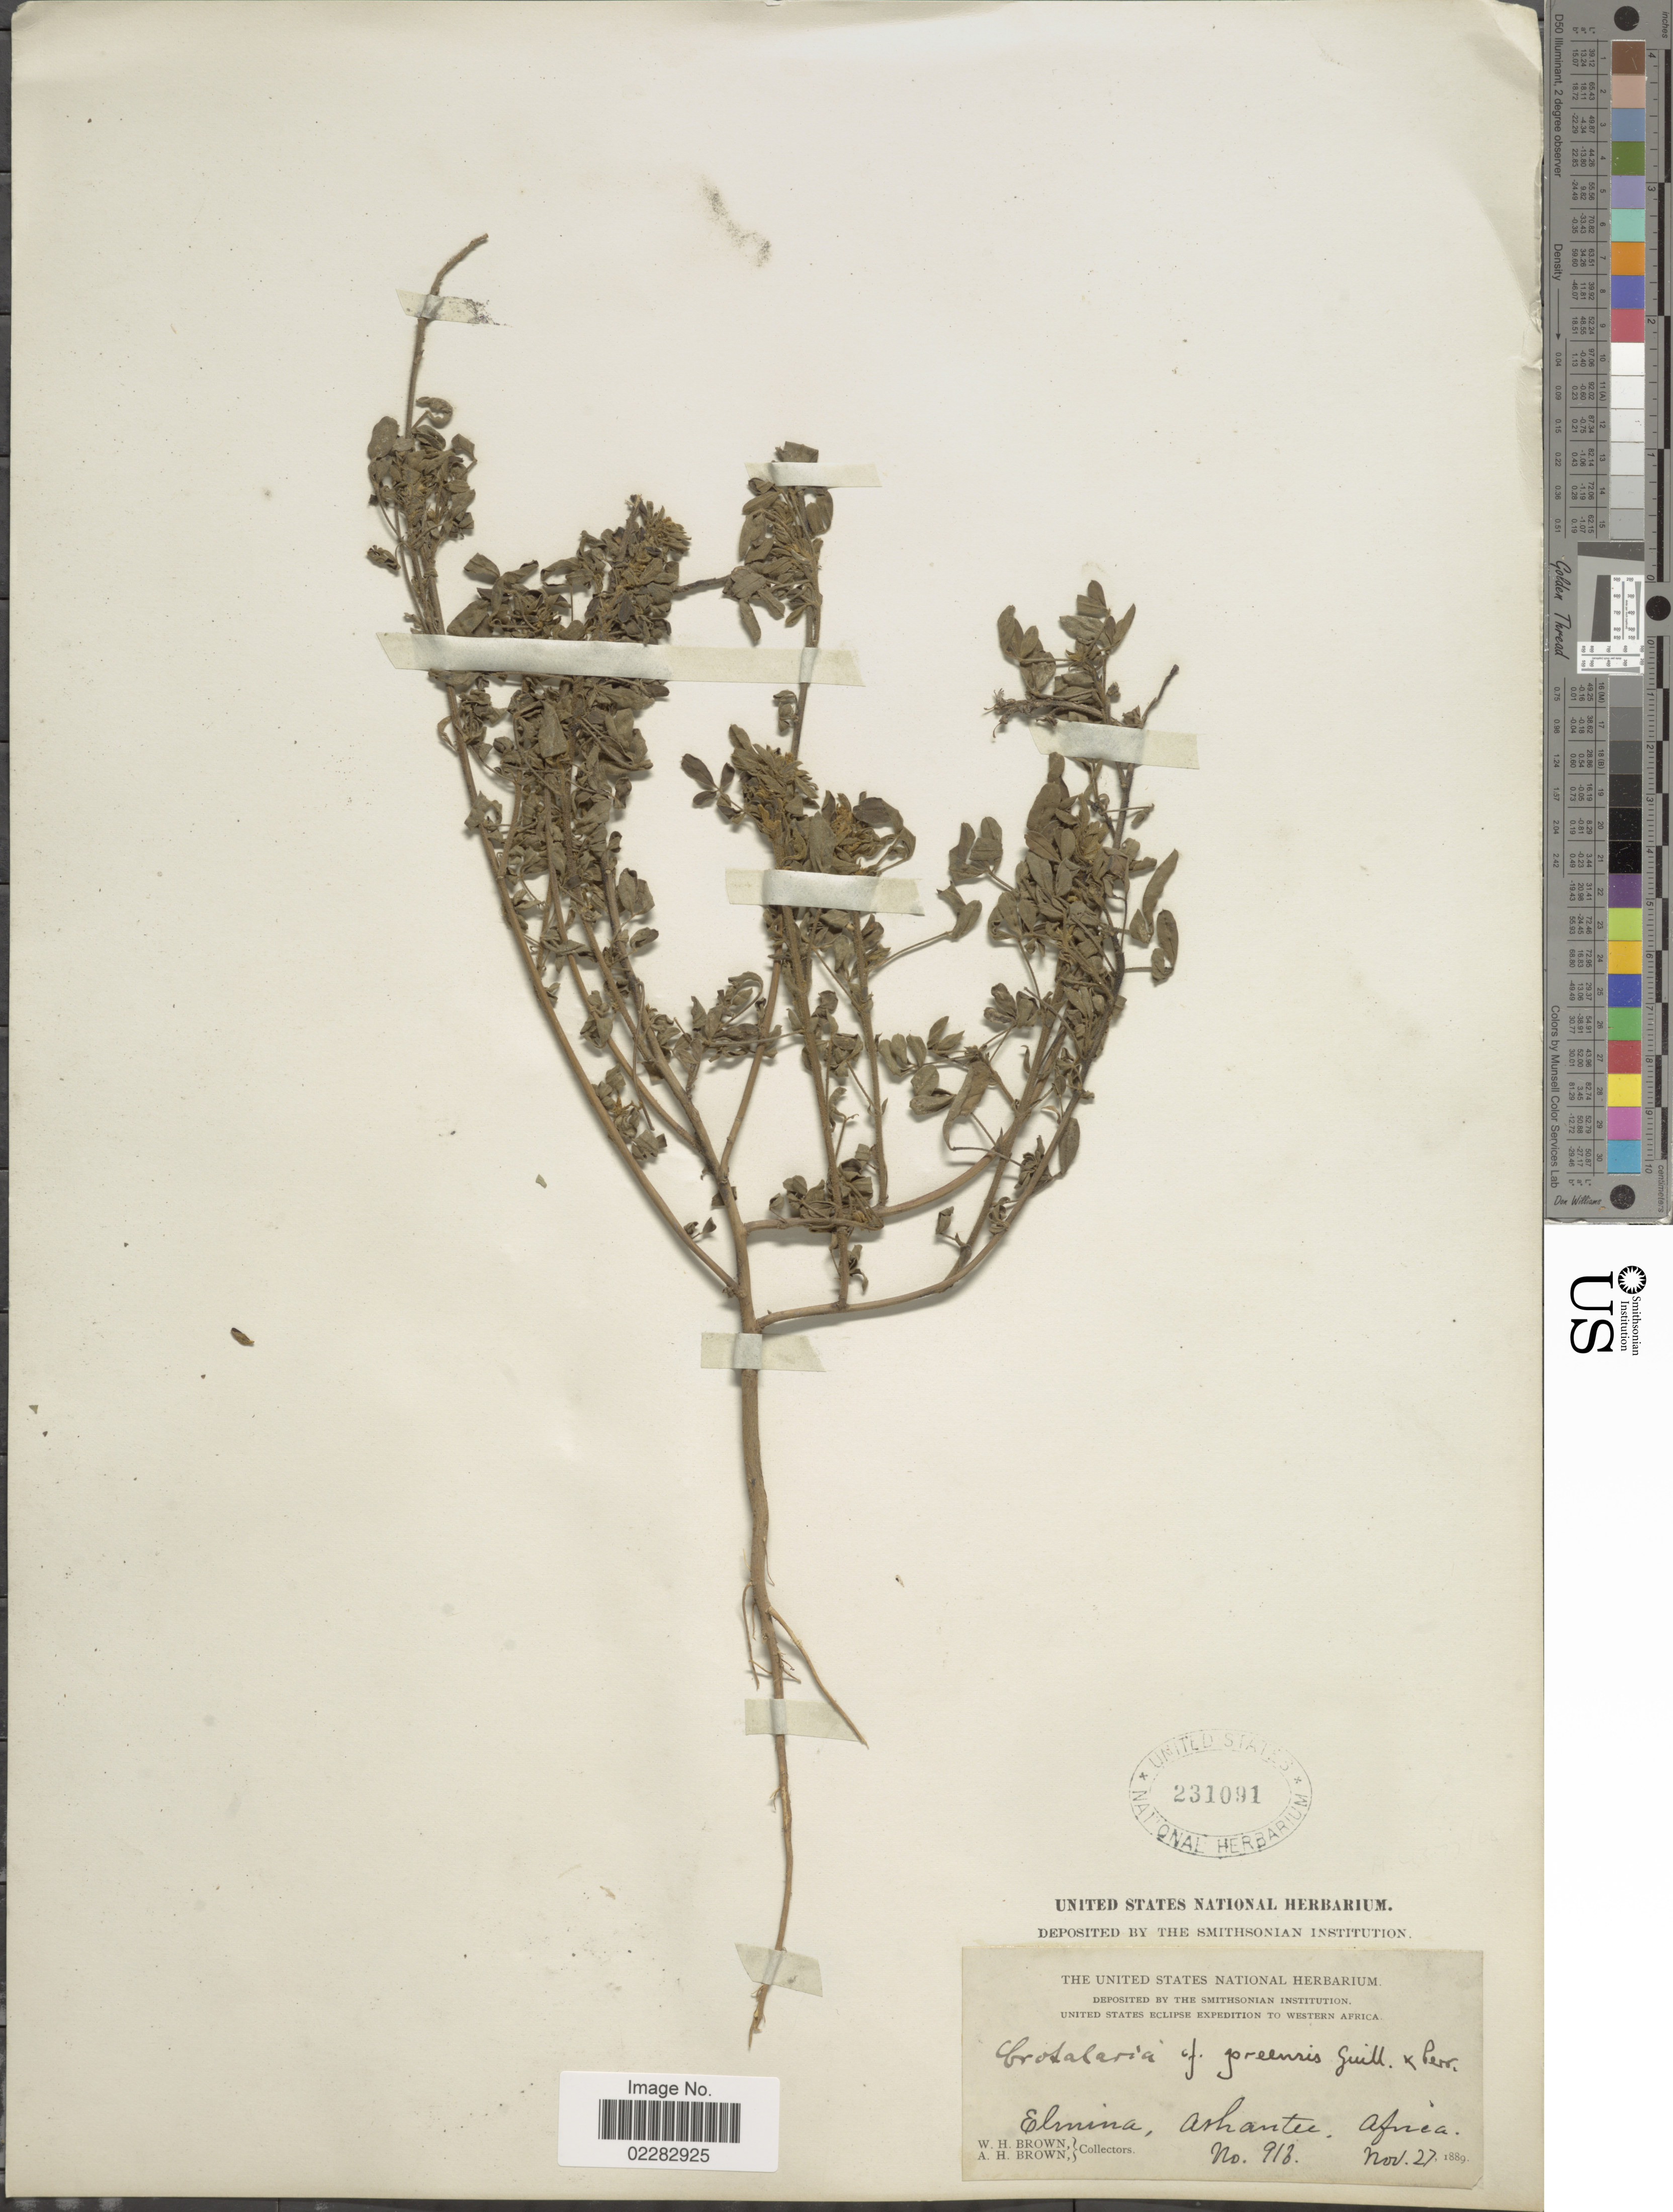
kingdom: Plantae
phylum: Tracheophyta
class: Magnoliopsida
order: Fabales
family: Fabaceae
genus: Crotalaria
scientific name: Crotalaria goreensis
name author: Guill. & Perr.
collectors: W. H. Brown & A. H. Brown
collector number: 918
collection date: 1889-11-27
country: Ghana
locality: Western Africa, Elmina, Ashantee [interpreted].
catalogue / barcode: US 231091